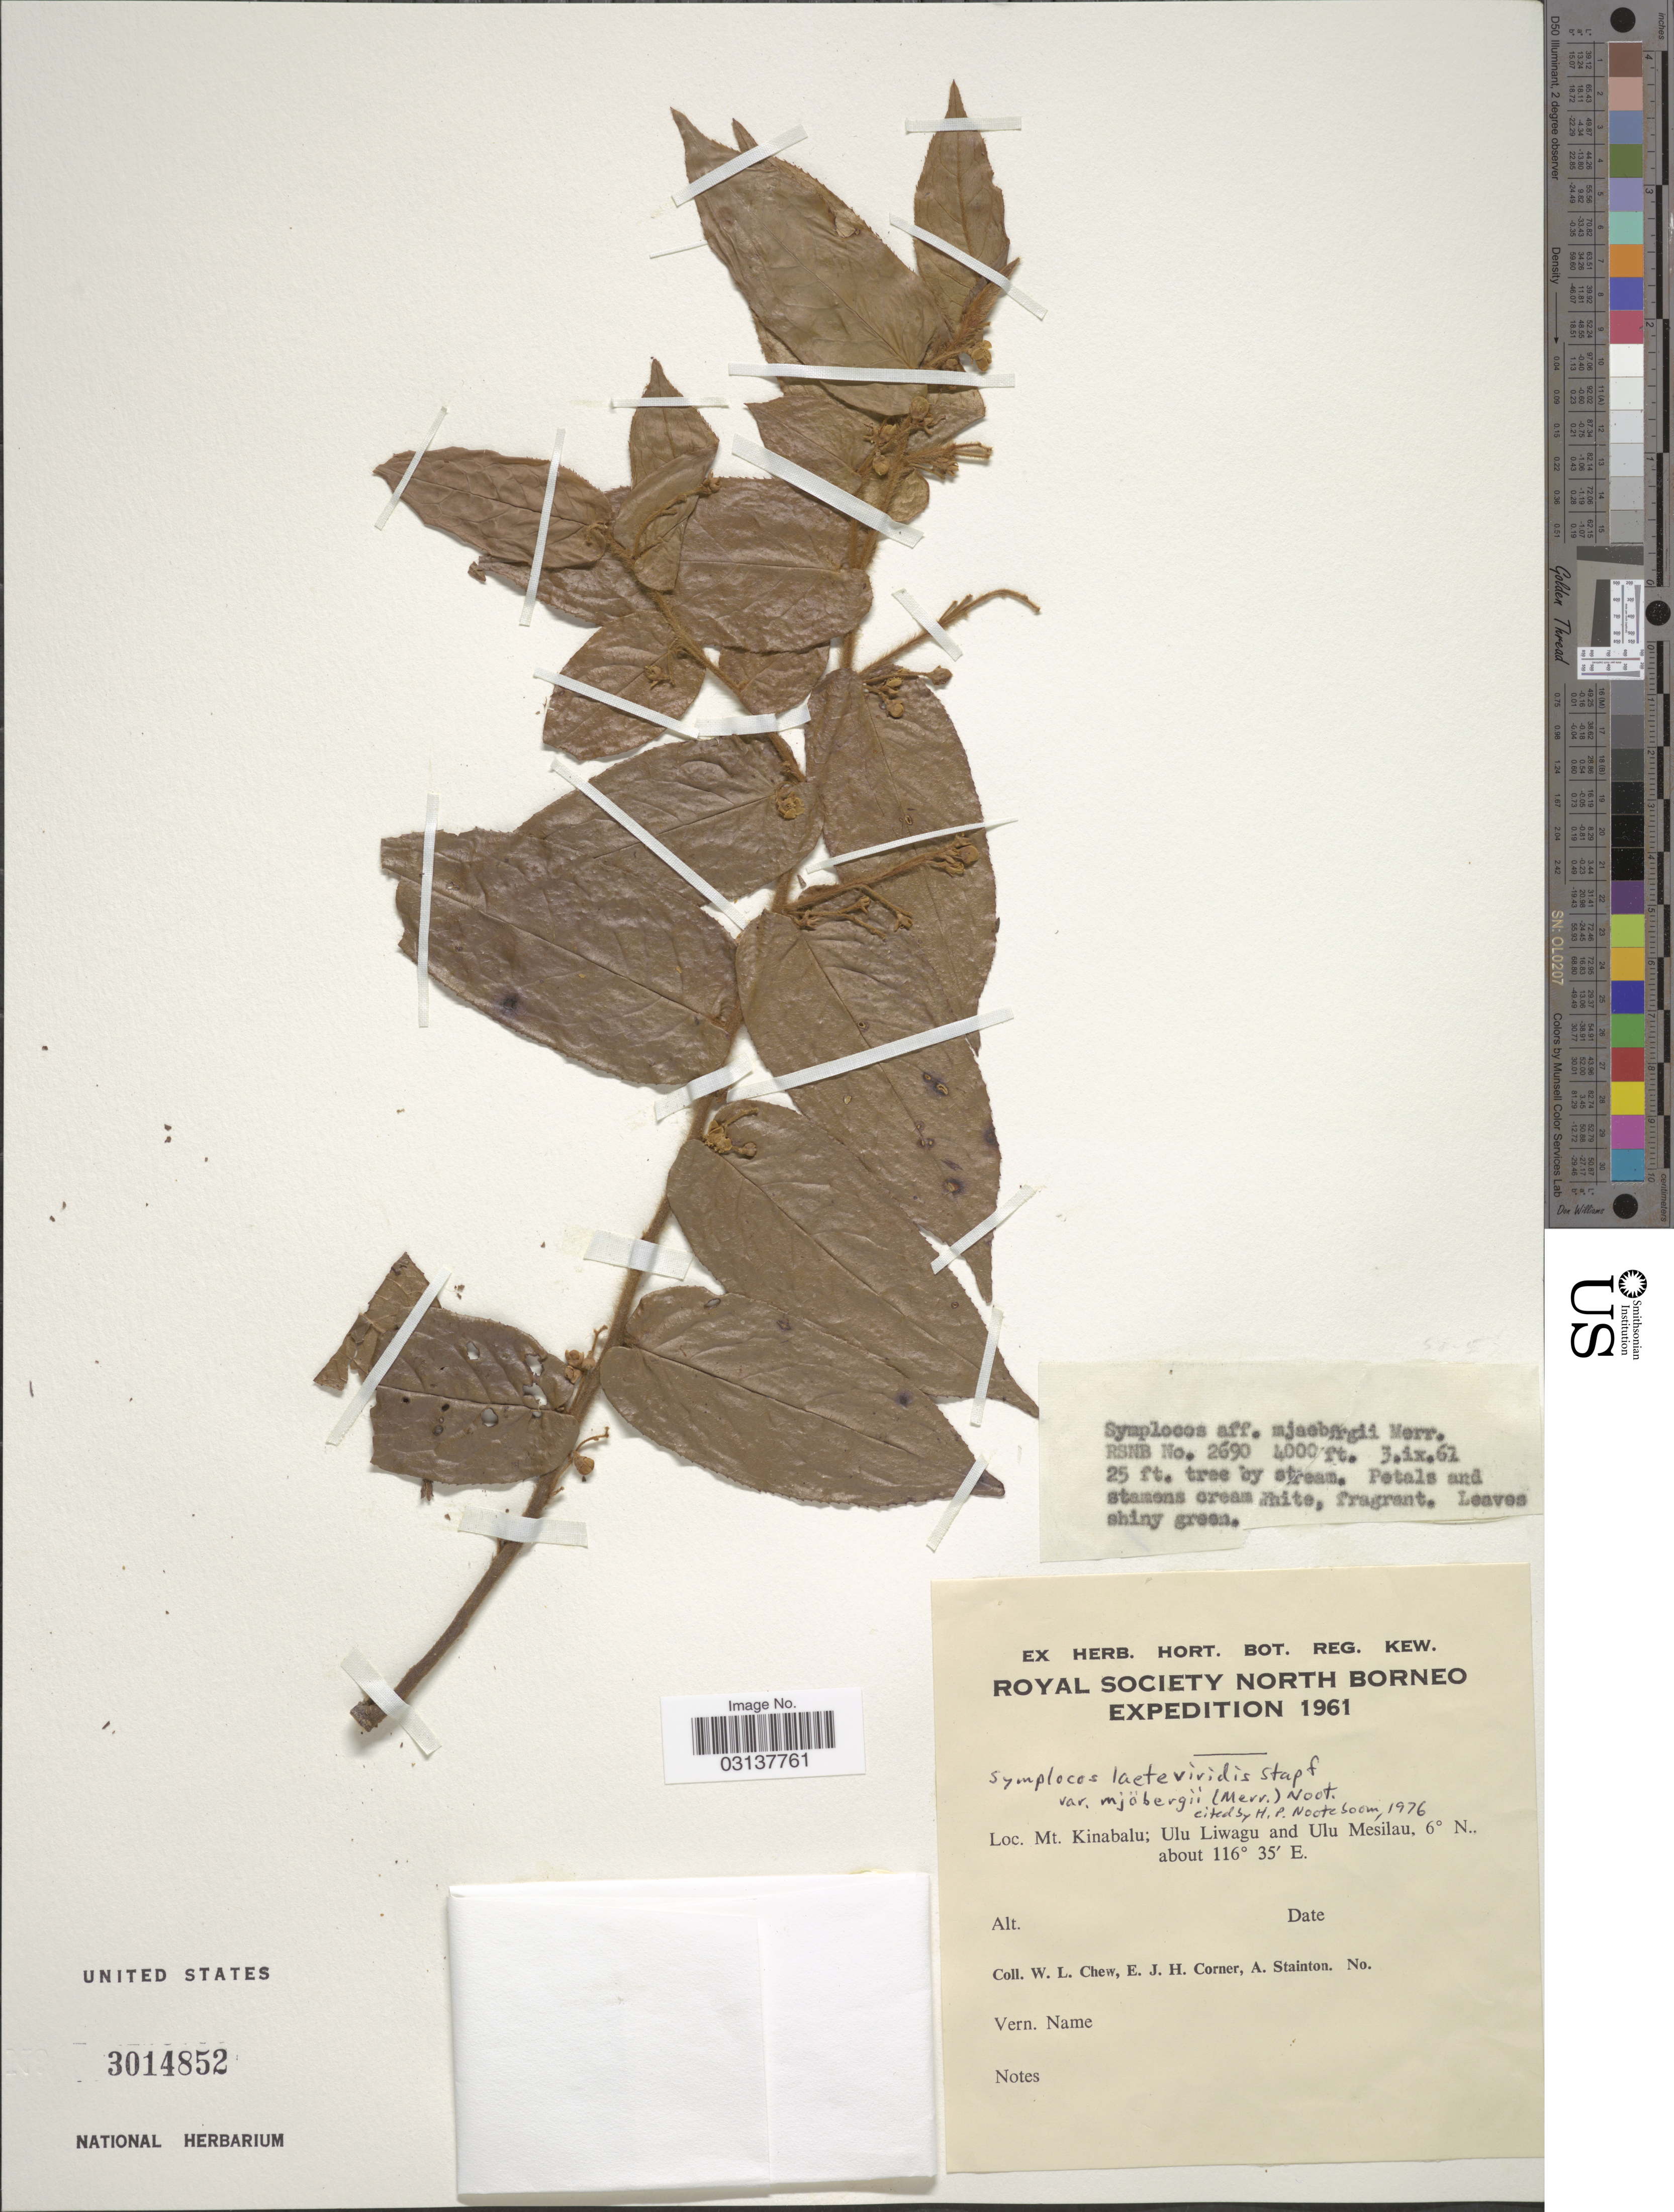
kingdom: Plantae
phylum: Tracheophyta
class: Magnoliopsida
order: Ericales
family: Symplocaceae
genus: Symplocos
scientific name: Symplocos laeteviridis var. mjoebergii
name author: (Merr.) Noot.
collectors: W. Chew, E. Corner & A. Stainton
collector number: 2690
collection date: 1961-11-03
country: Malaysia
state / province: Sabah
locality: Mt. Kinabalu; Ulu Liwagu and Ulu Mesilau.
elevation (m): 1219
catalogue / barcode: US 3014852